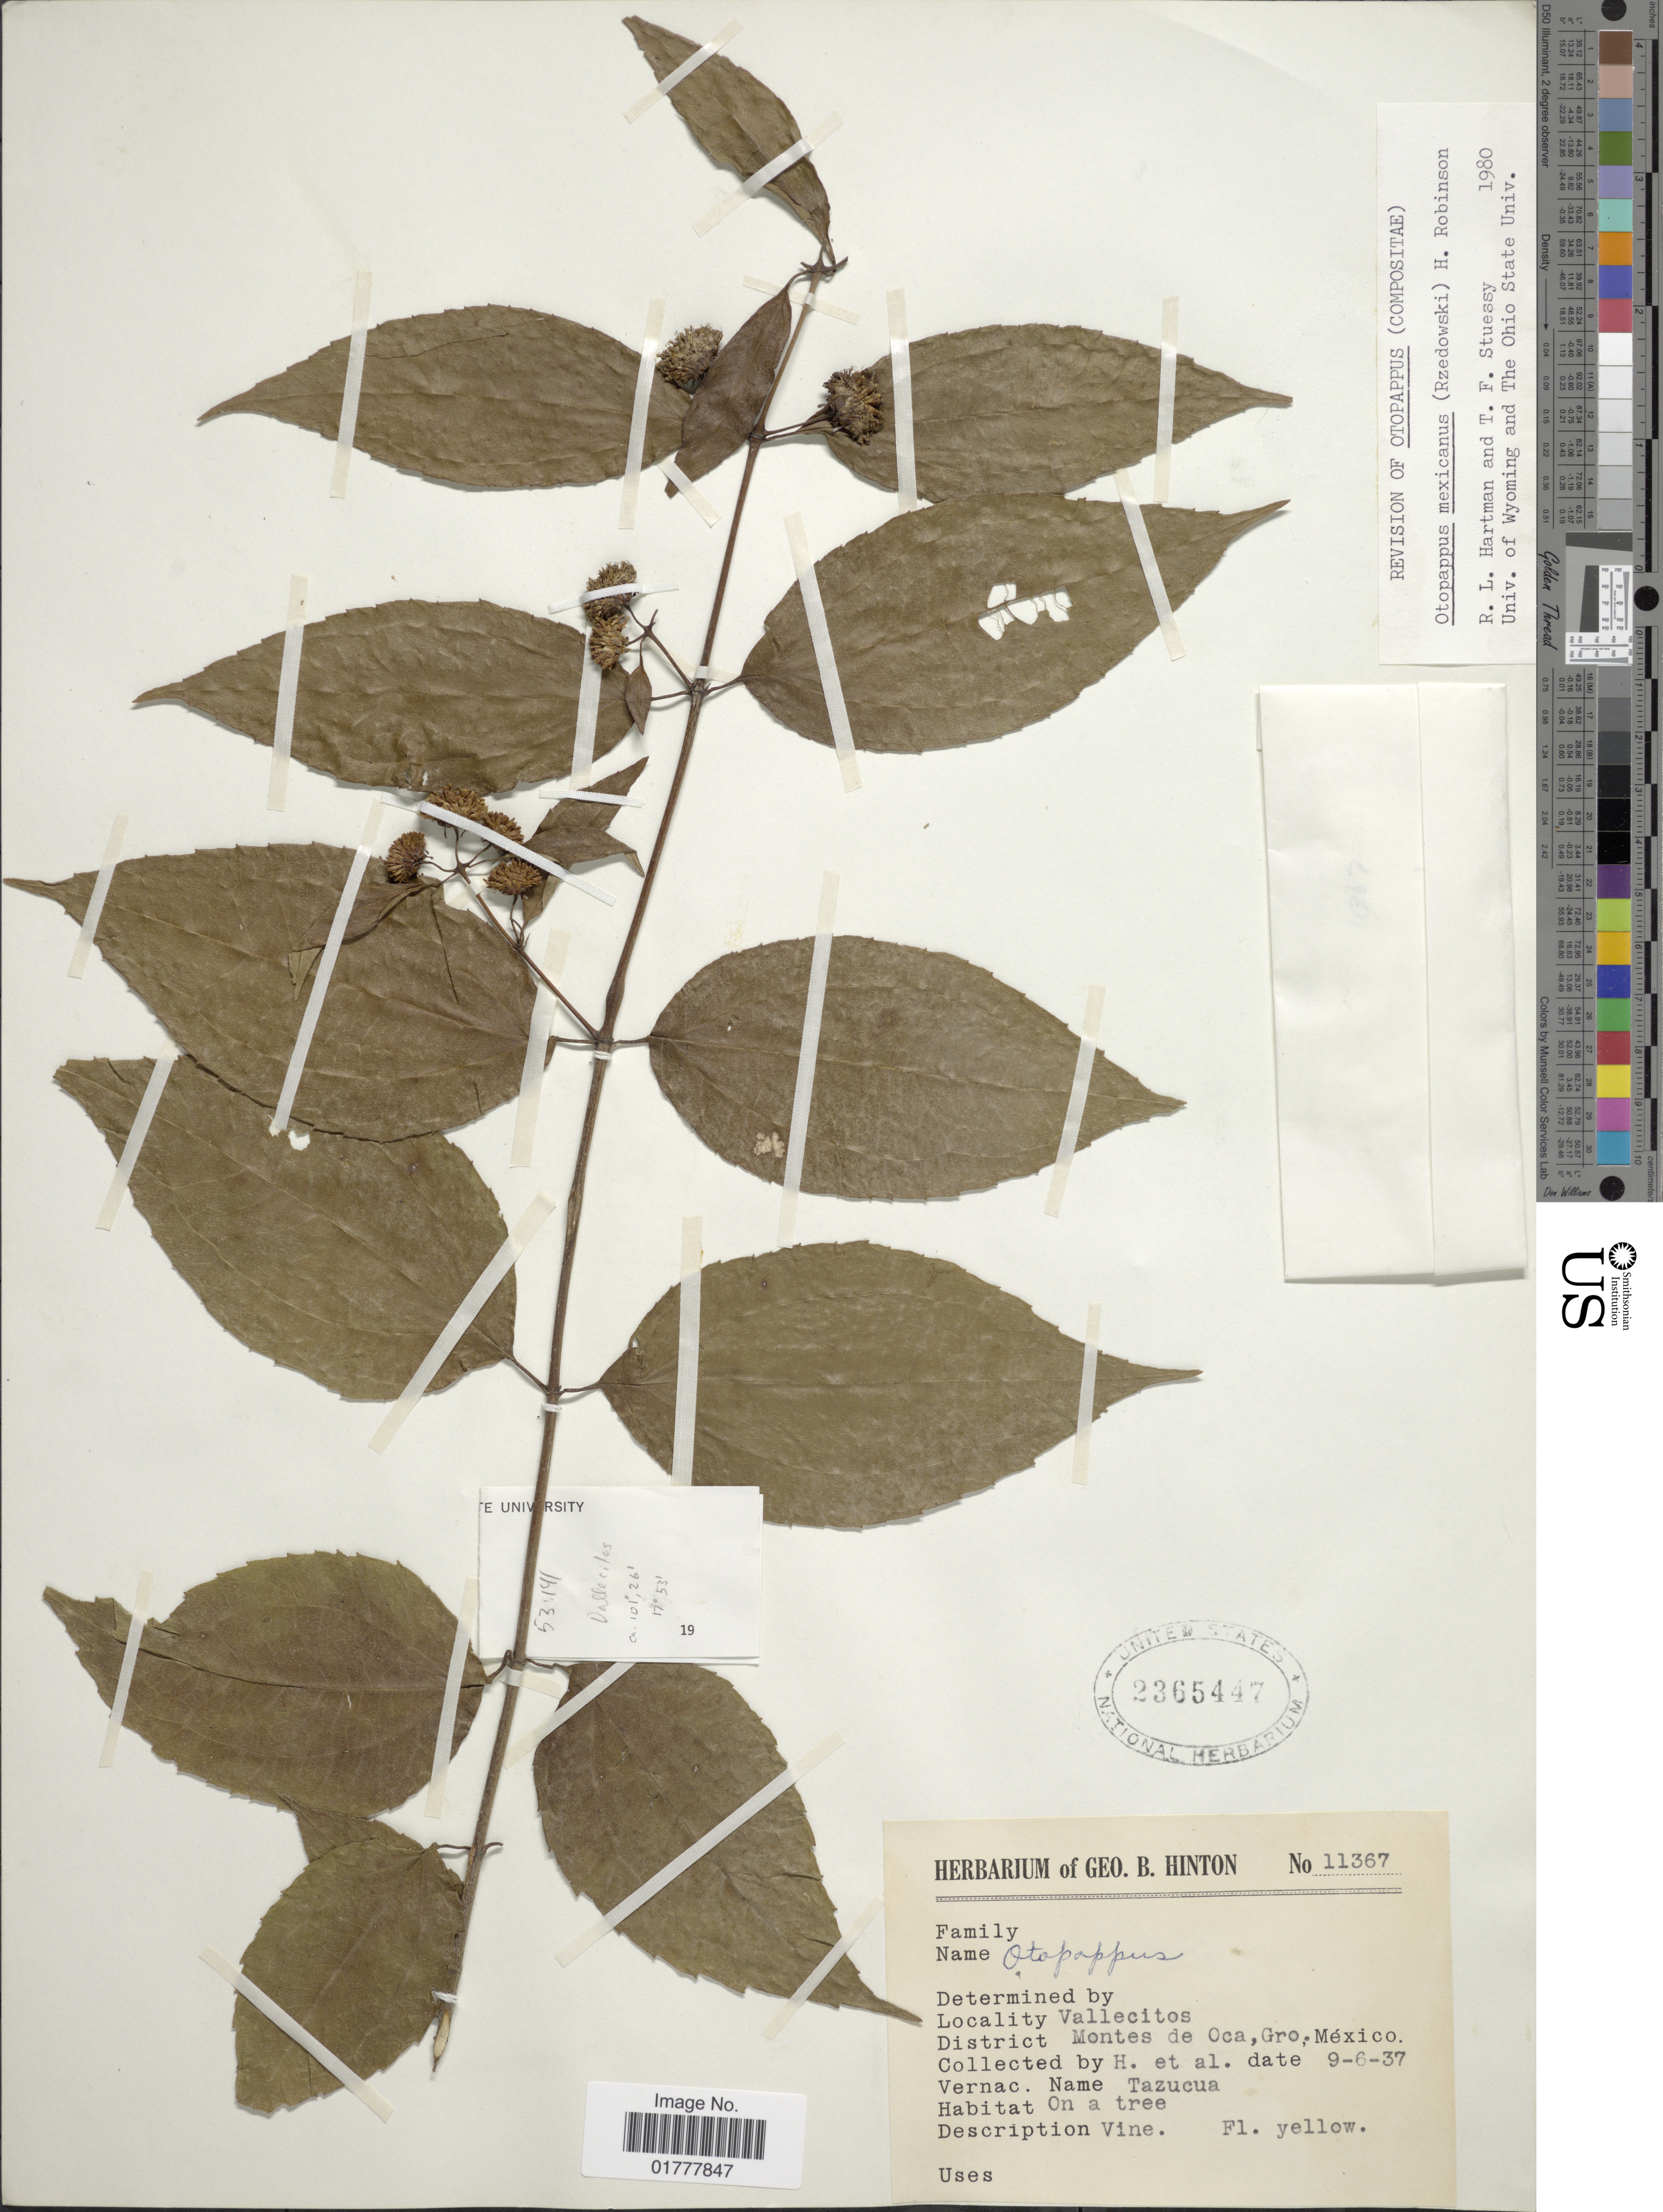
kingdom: Plantae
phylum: Tracheophyta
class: Magnoliopsida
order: Asterales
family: Asteraceae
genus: Otopappus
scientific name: Otopappus mexicanus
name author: (Rzed.) H. Rob.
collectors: G. B. Hinton & et al.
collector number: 11367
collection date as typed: Transcribed d/m/y: 9/6/37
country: Mexico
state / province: Guerrero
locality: Vallecitos, District Montes de Oca, Gro., Mexico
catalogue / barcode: US 2365447